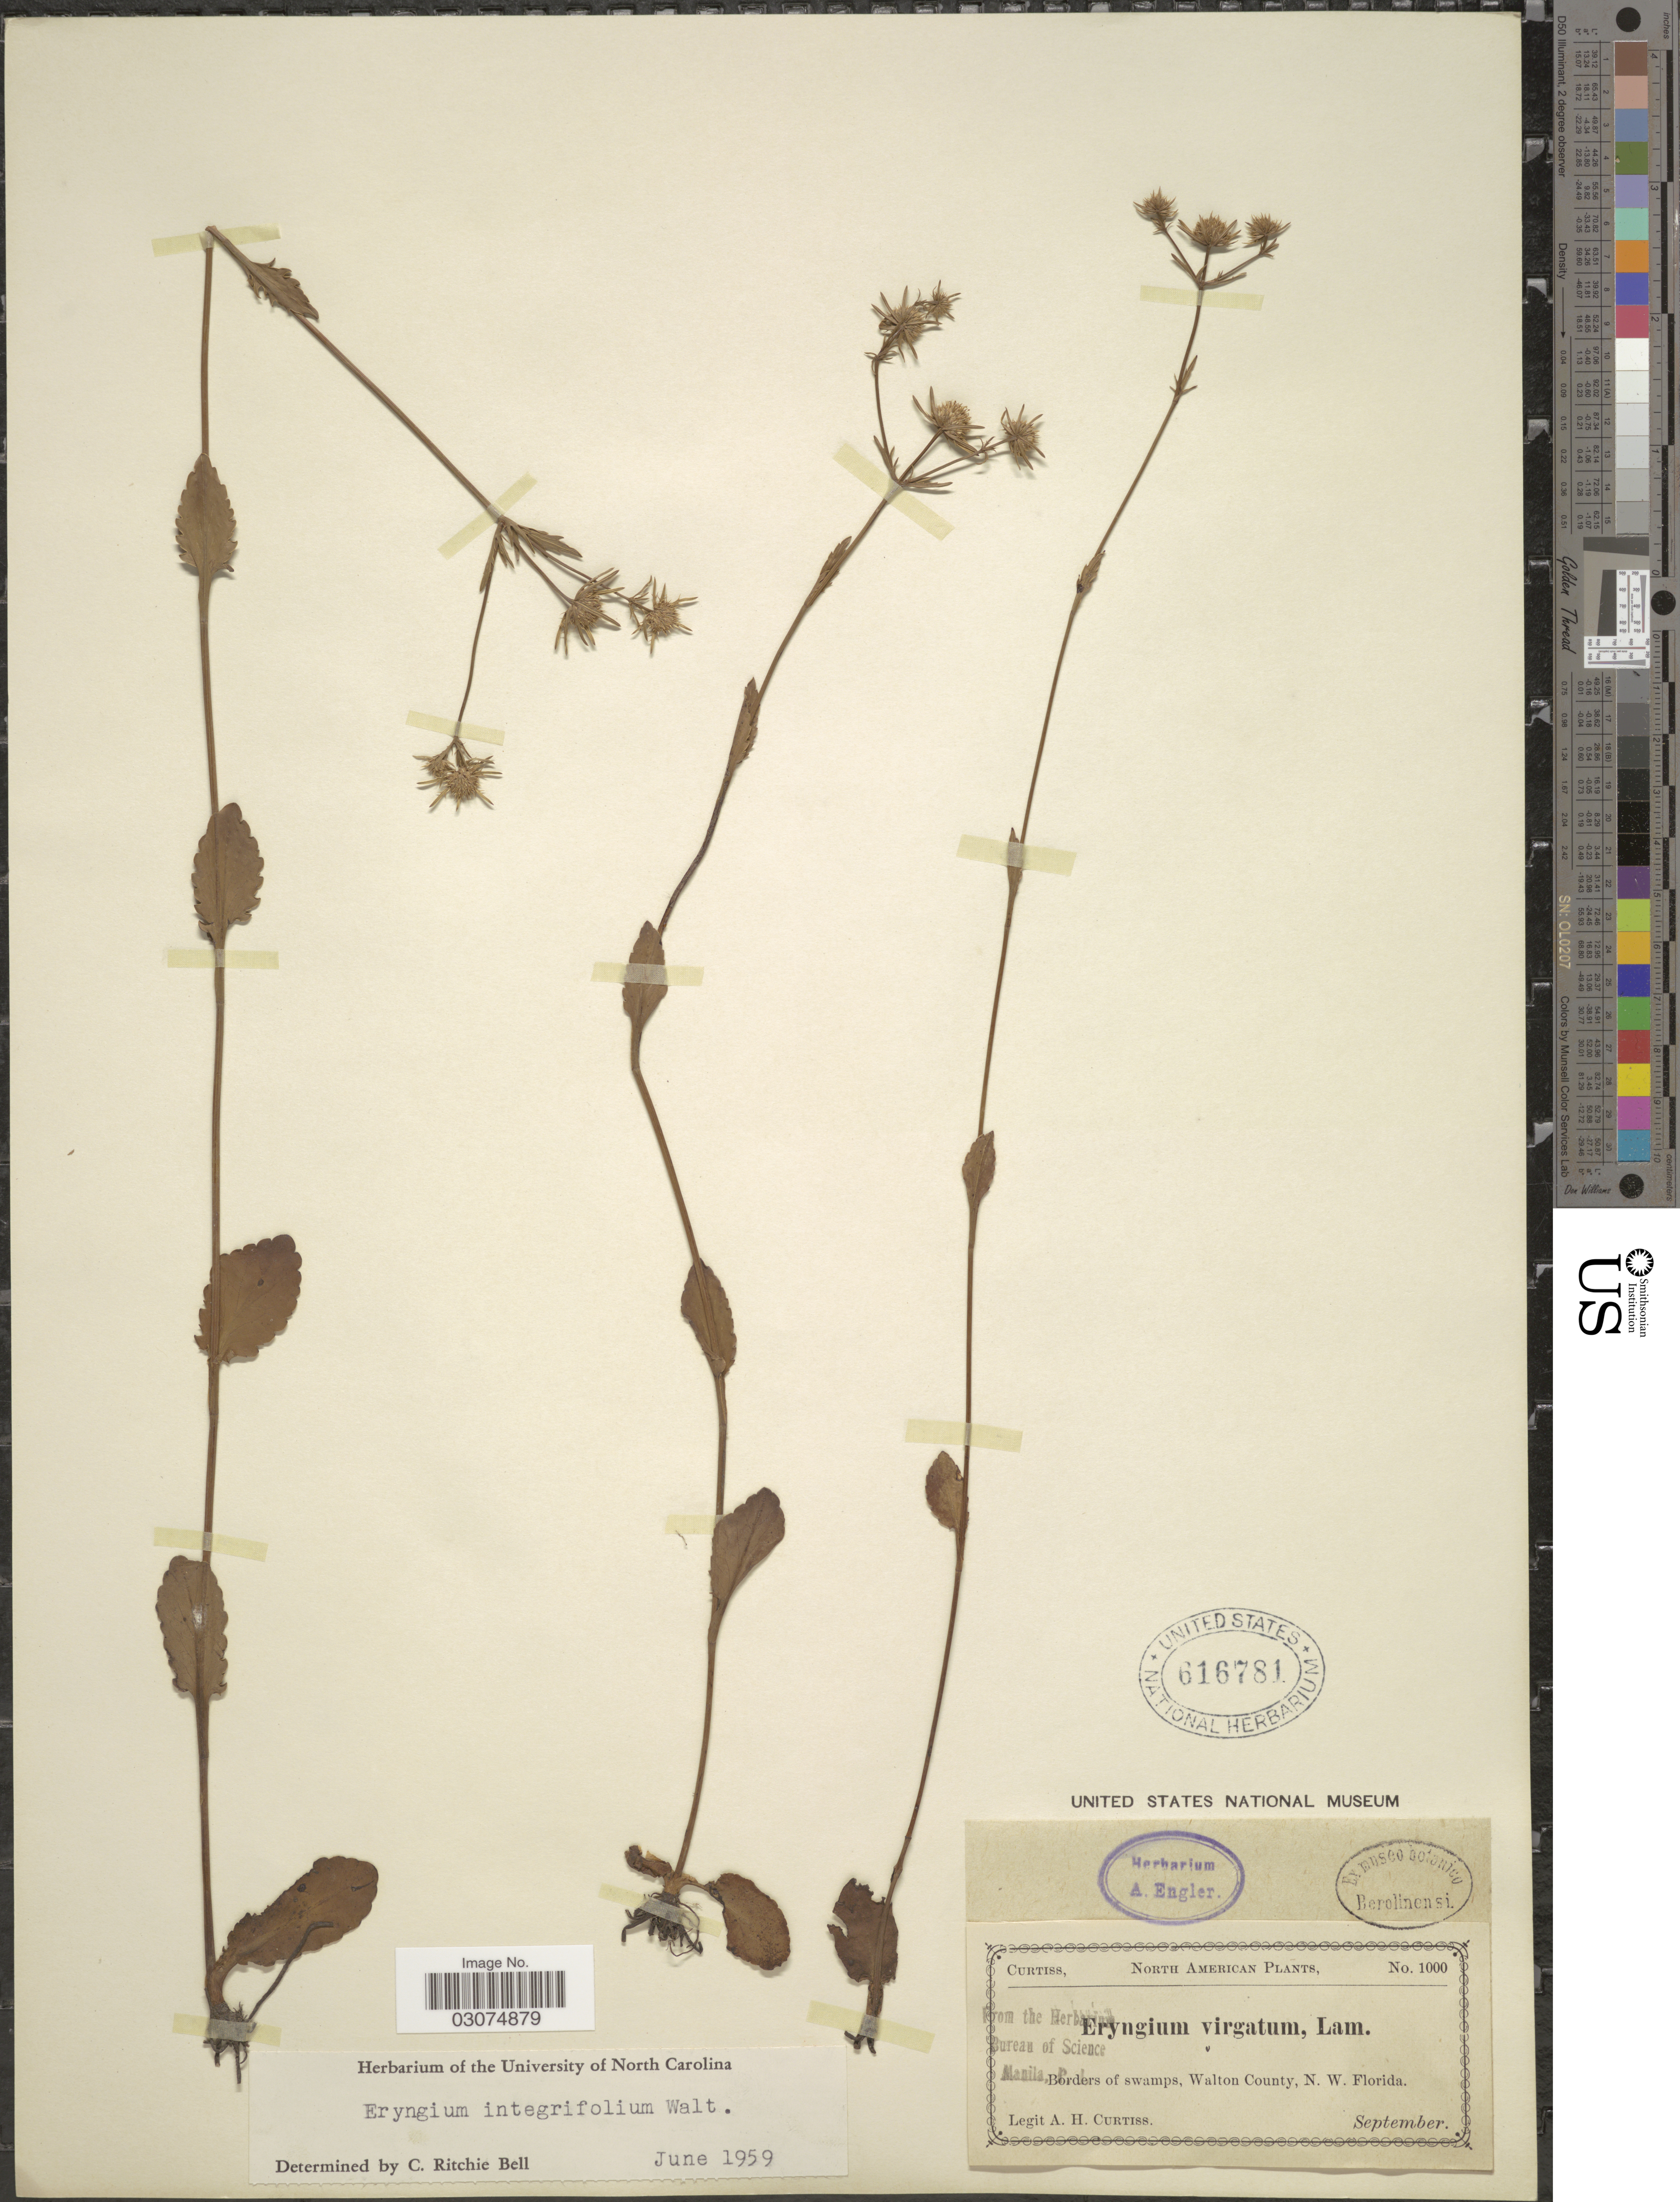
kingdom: Plantae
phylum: Tracheophyta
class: Magnoliopsida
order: Apiales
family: Apiaceae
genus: Eryngium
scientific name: Eryngium integrifolium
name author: Walter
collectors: A. H. Curtiss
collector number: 1000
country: United States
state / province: Florida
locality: North American. Borders of swamps, Walton County, N. W. Florida.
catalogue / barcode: US 616781